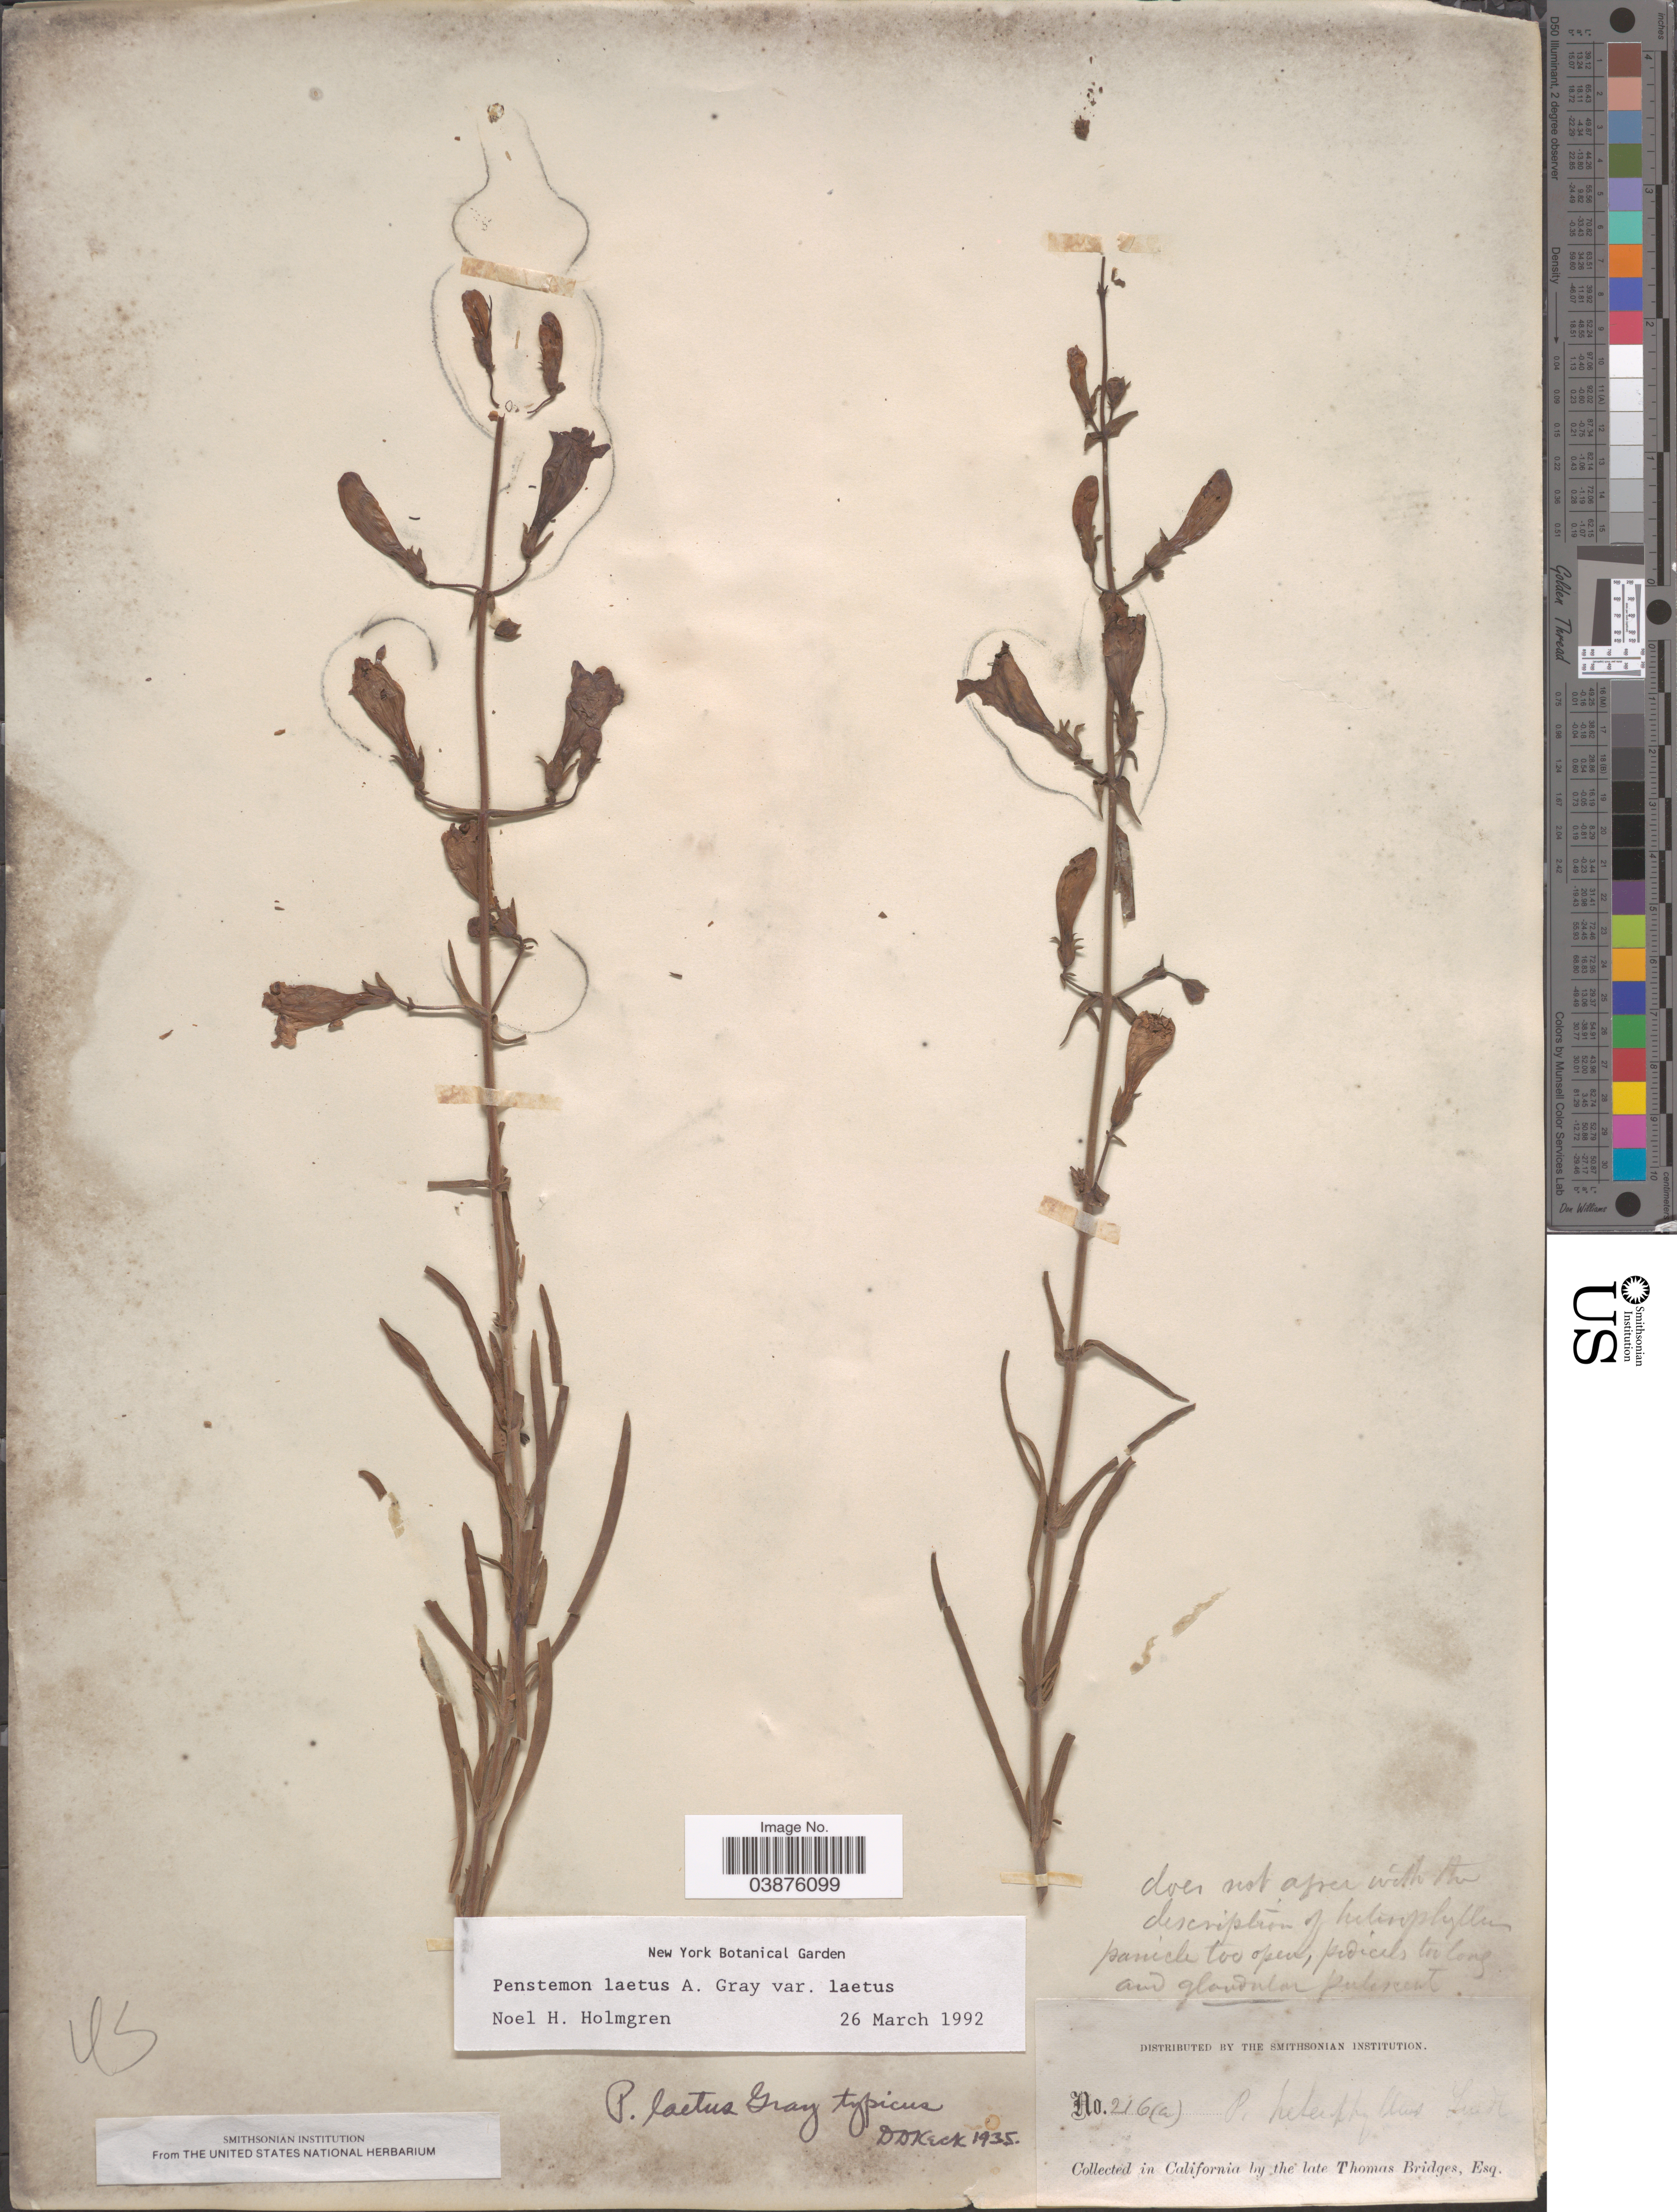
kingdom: Plantae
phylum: Tracheophyta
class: Magnoliopsida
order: Lamiales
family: Plantaginaceae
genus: Penstemon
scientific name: Penstemon laetus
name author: A. Gray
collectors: T. Bridges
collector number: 216(a)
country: United States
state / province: California